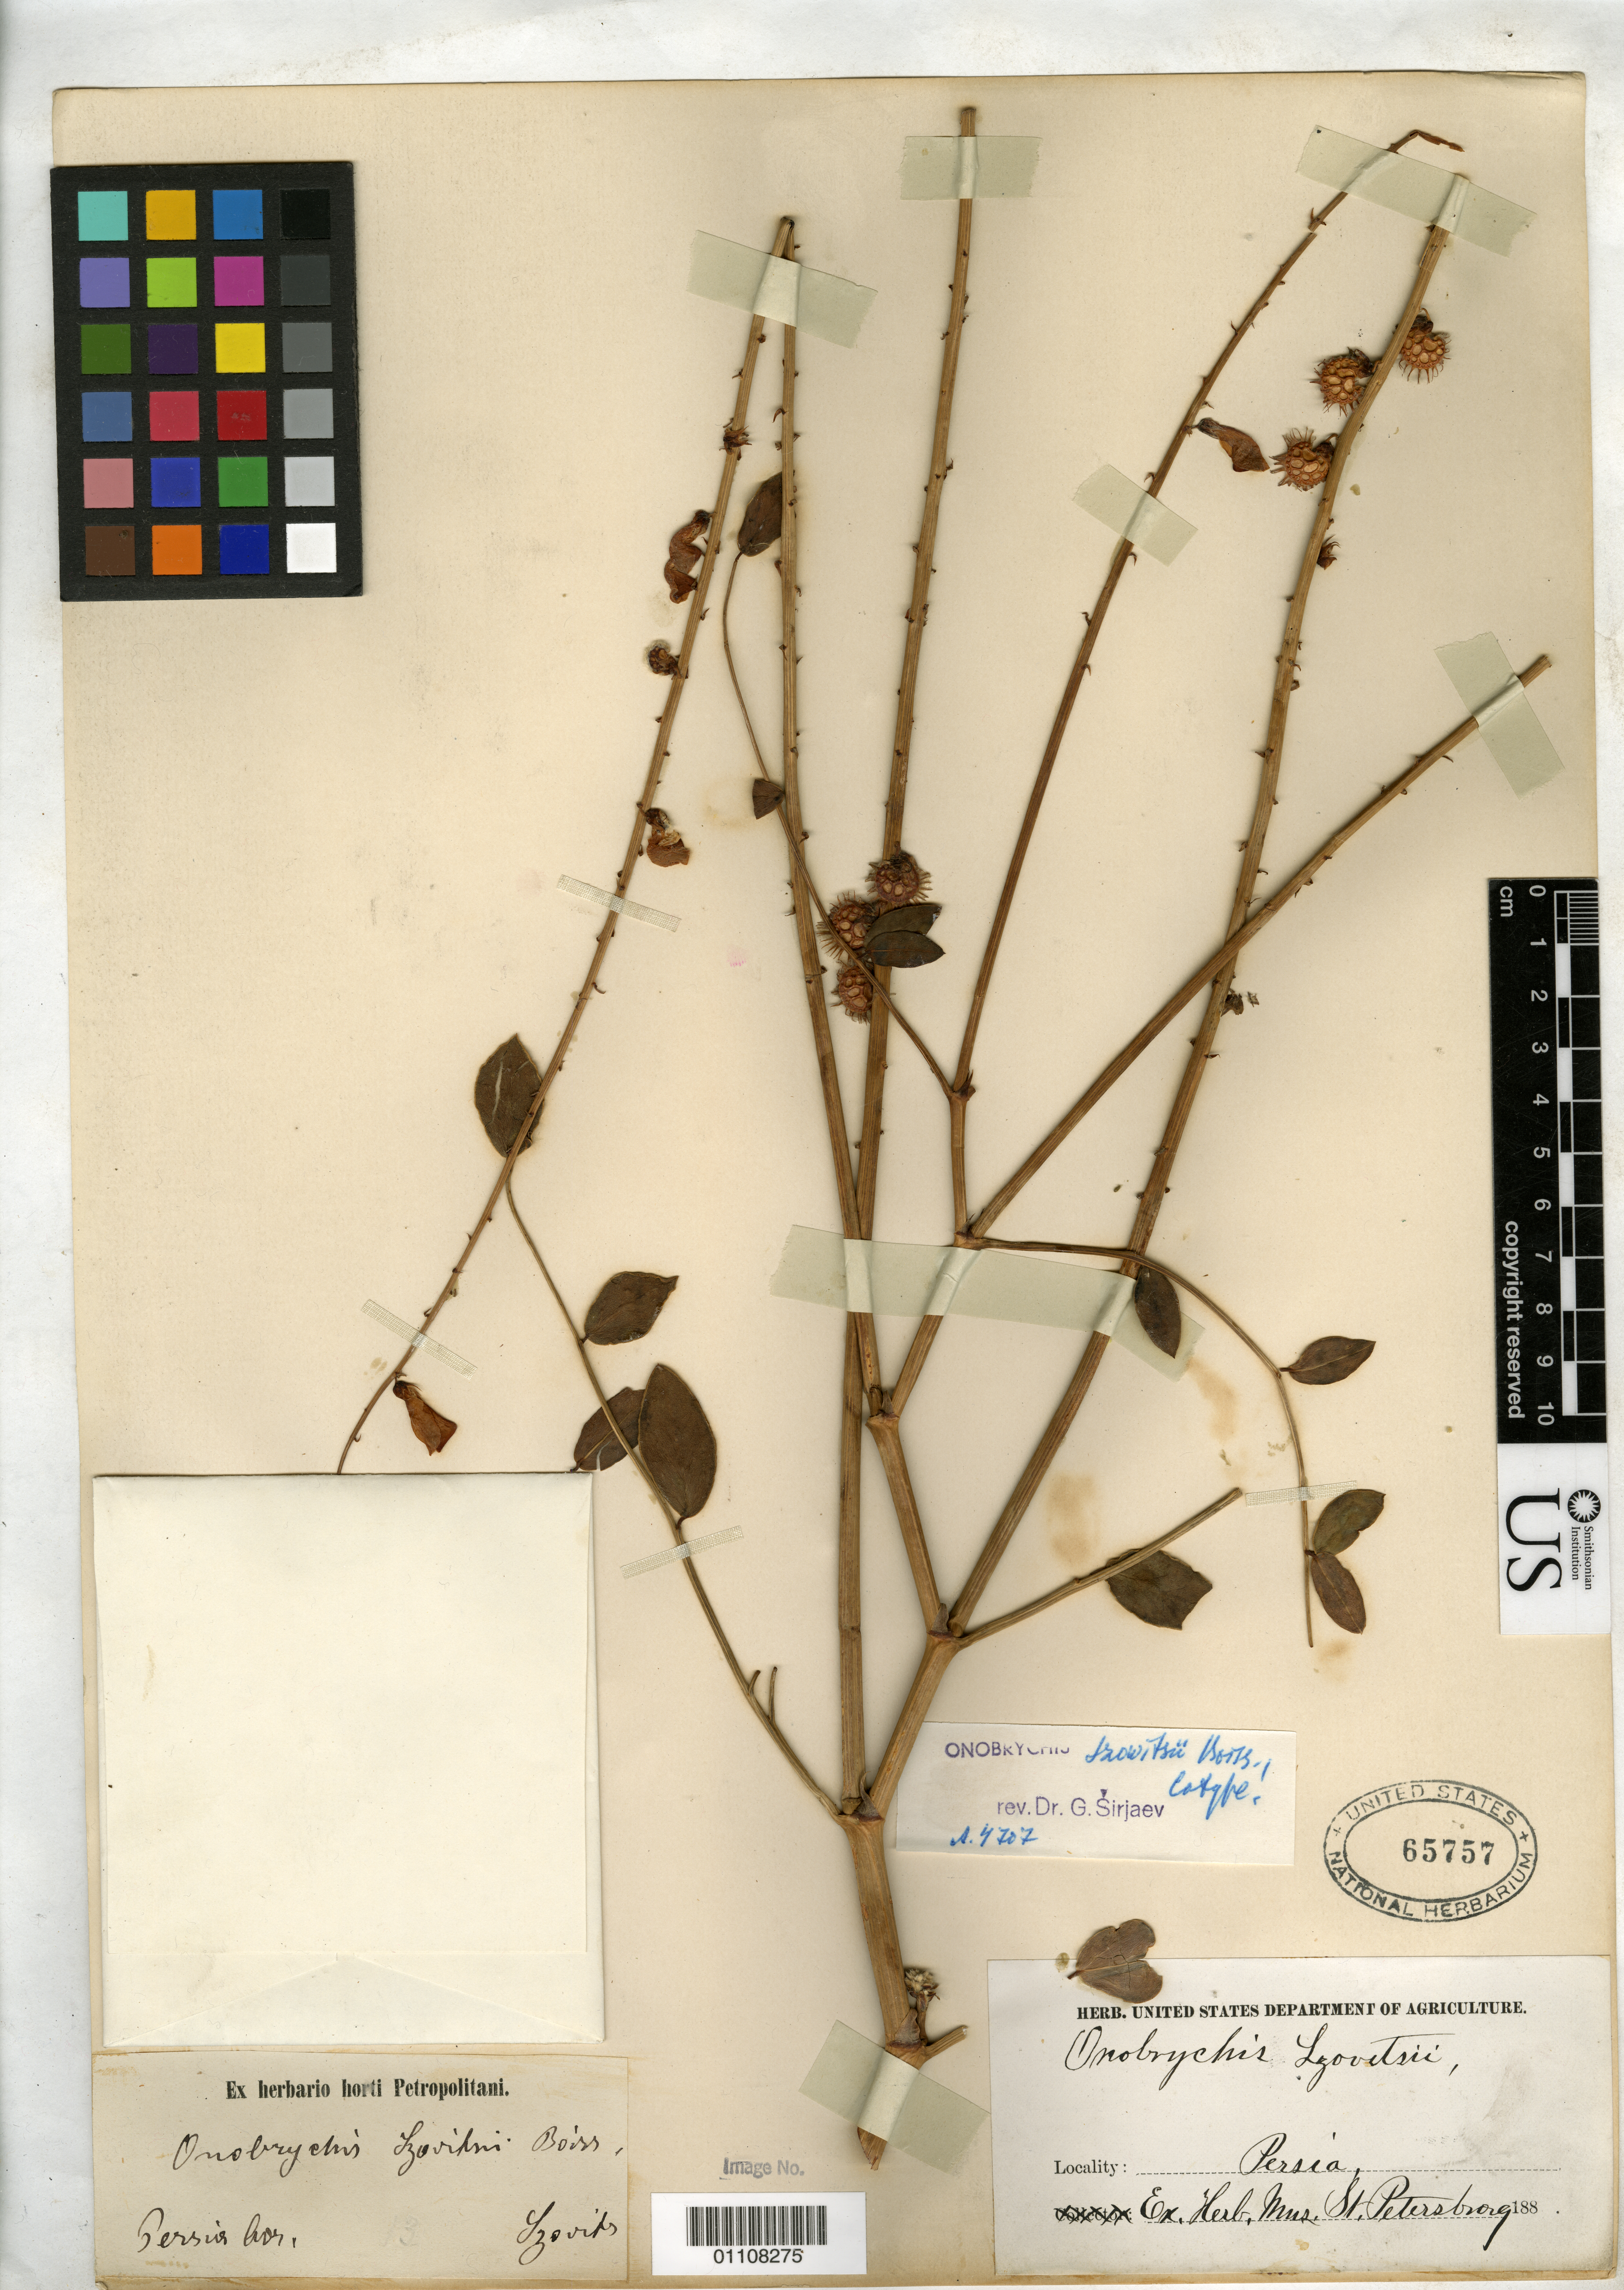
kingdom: Plantae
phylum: Tracheophyta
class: Magnoliopsida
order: Fabales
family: Fabaceae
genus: Onobrychis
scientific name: Onobrychis szovitsii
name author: Boiss.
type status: Type Collection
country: Azerbaijan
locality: Persia bor.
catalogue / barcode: US 65757